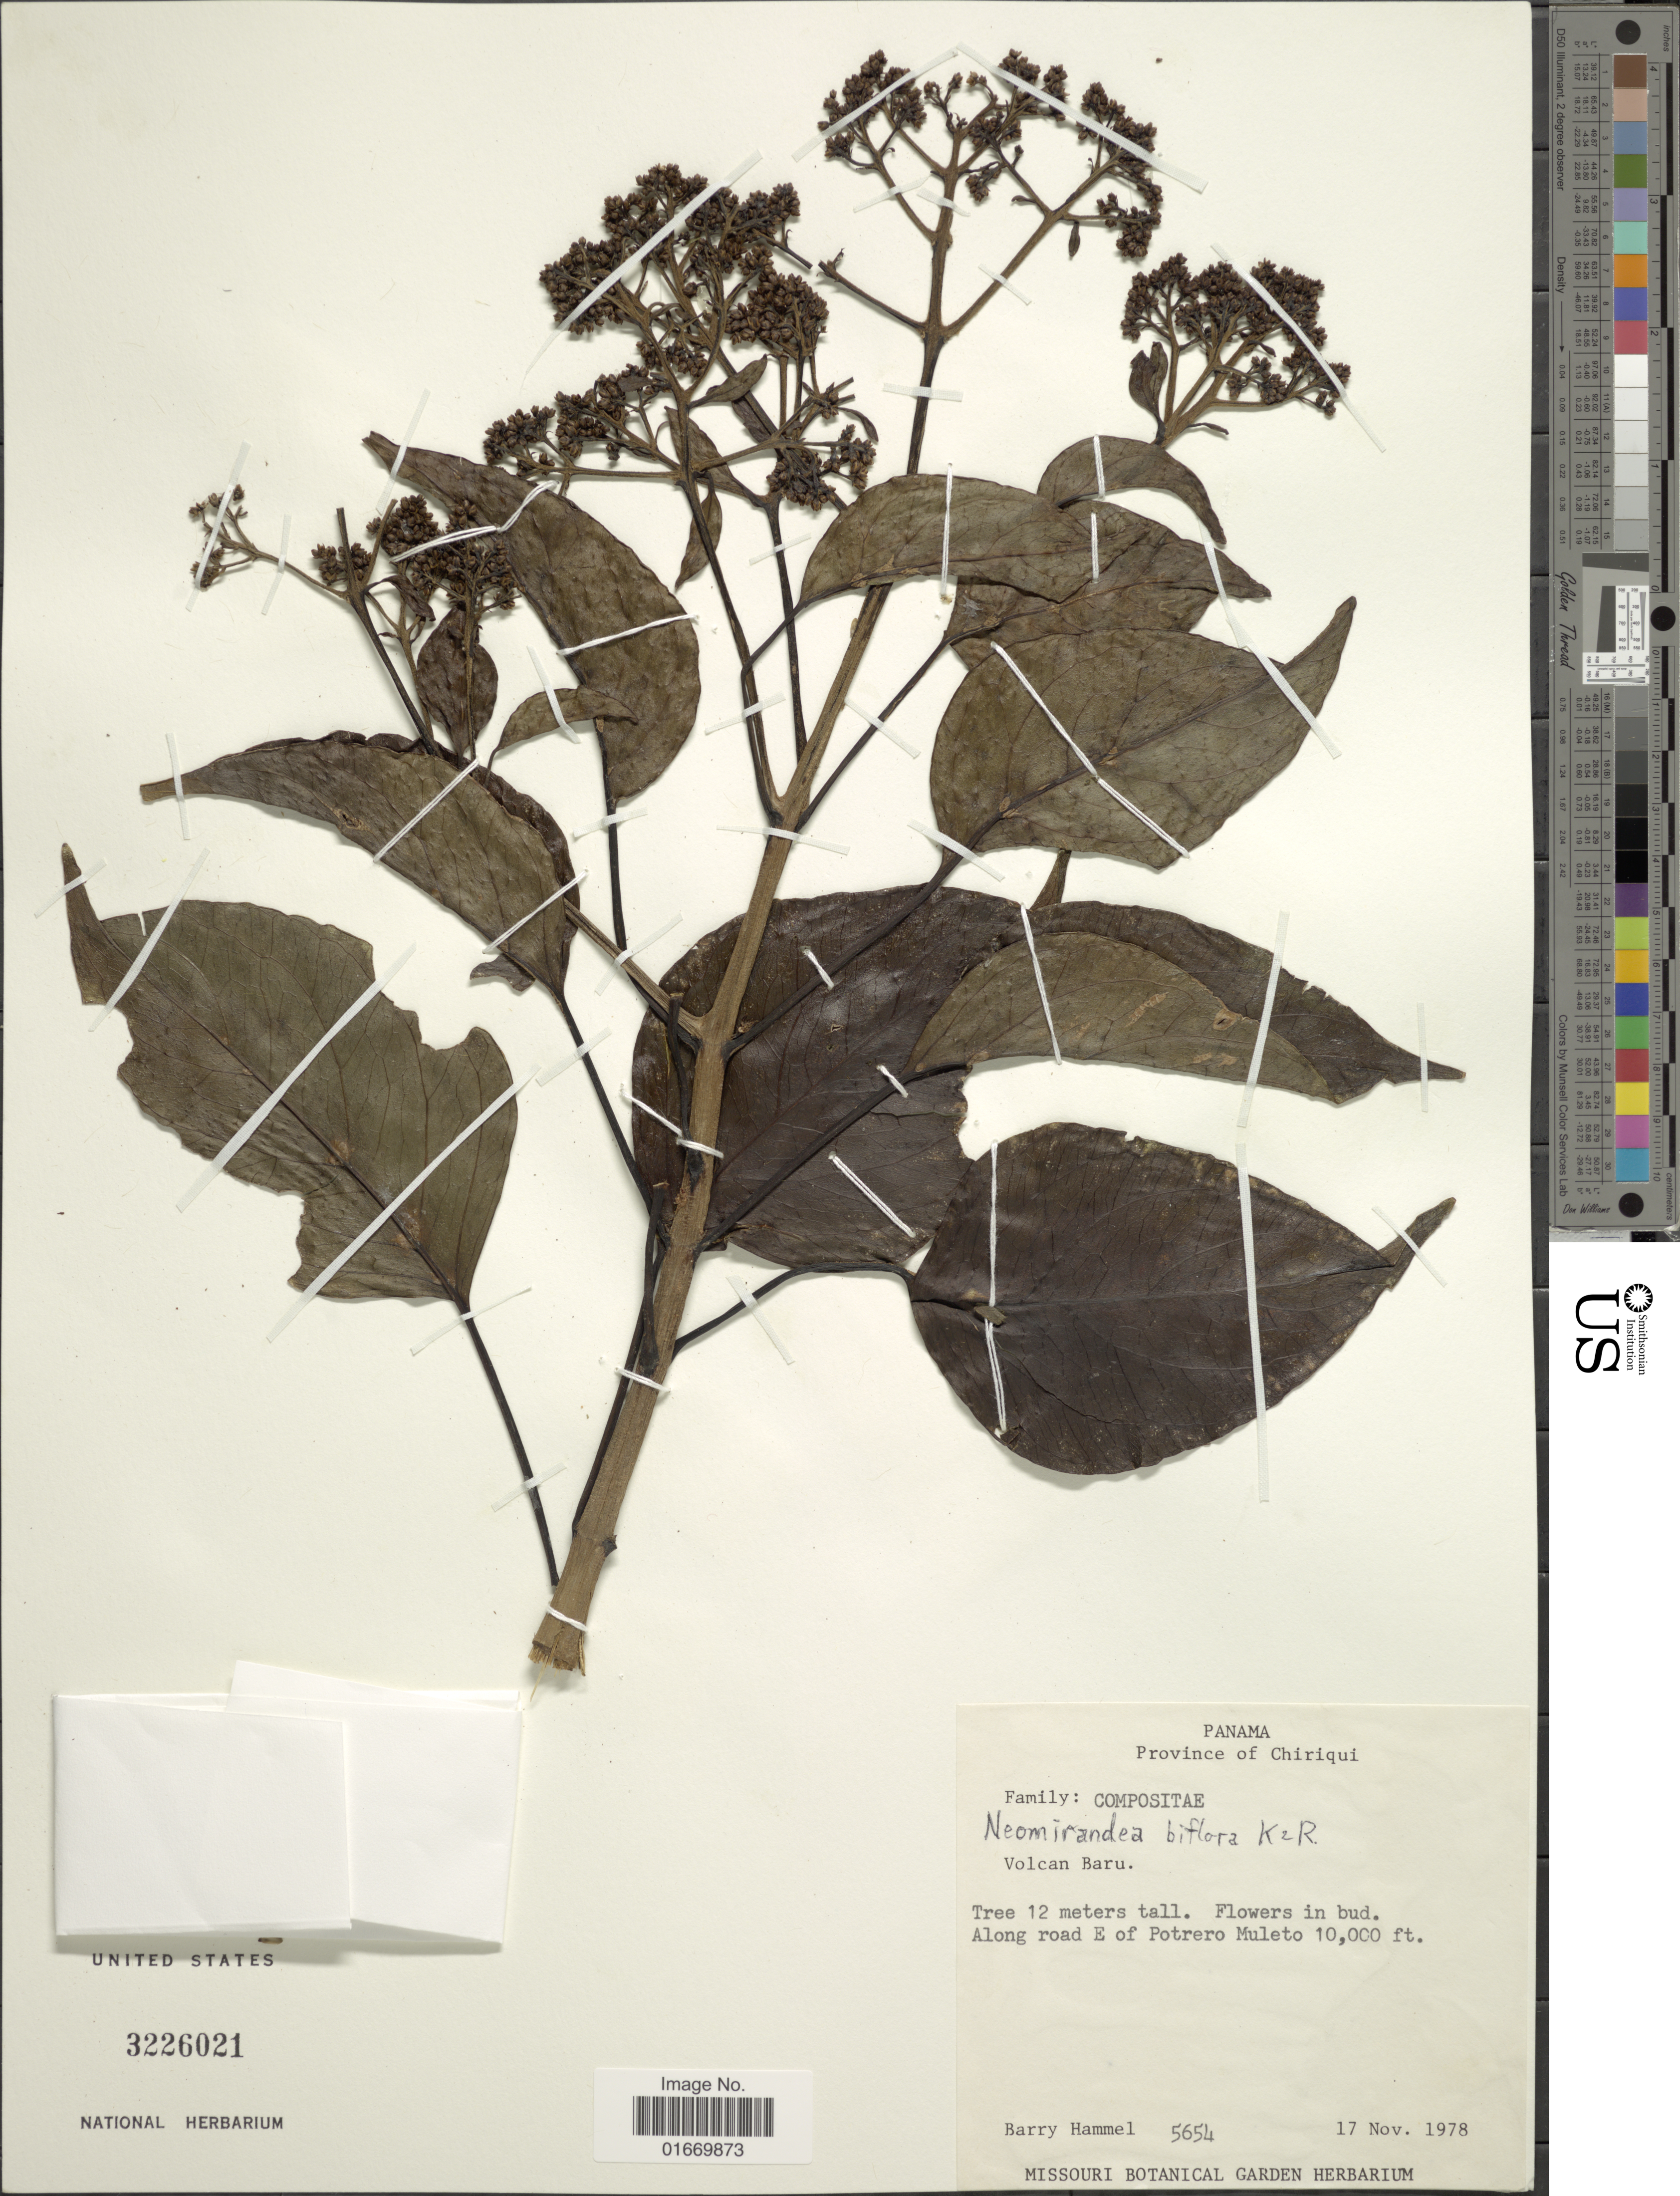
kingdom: Plantae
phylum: Tracheophyta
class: Magnoliopsida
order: Asterales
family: Asteraceae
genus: Neomirandea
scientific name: Neomirandea biflora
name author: R.M. King & H. Rob.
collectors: B. Hammel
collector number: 5654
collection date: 1978-11-17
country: Panama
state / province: Chiriqui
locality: Along road E of Potrero Muleto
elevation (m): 3048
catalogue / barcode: US 3226021